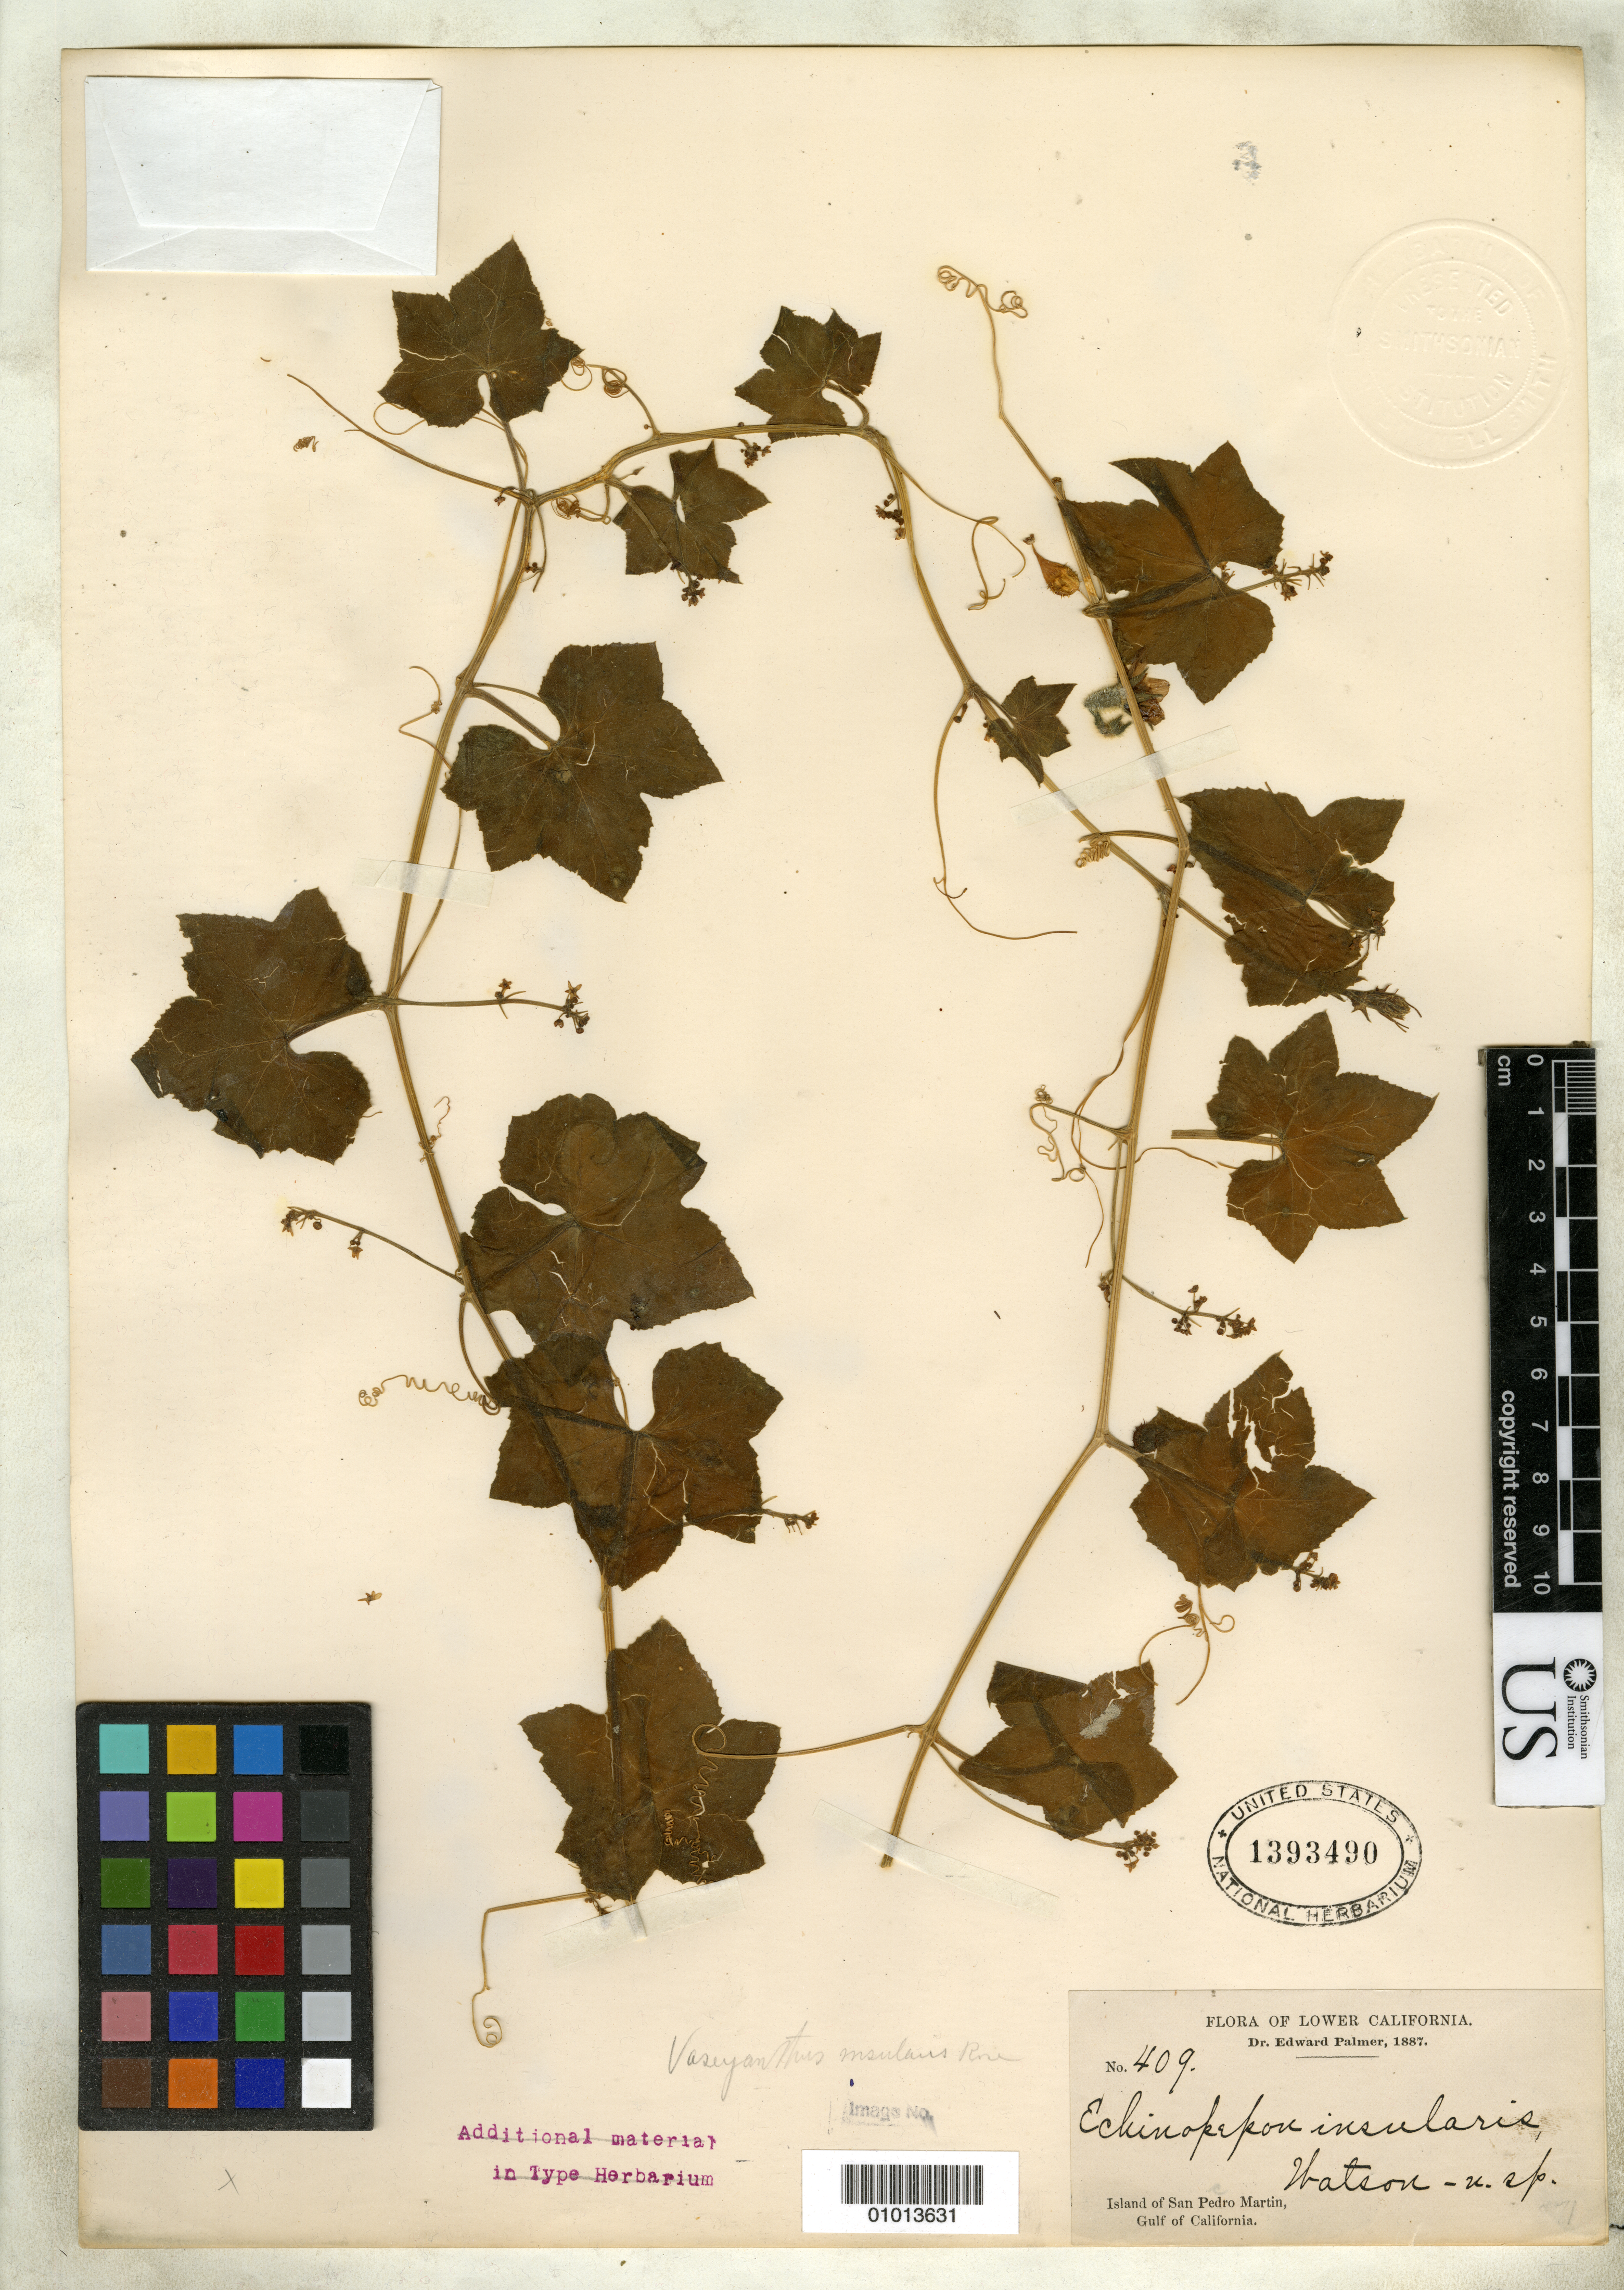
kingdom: Plantae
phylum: Tracheophyta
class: Magnoliopsida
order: Cucurbitales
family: Cucurbitaceae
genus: Echinopepon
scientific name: Echinopepon insularis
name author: S. Watson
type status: Type Collection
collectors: E. Palmer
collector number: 409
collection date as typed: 1887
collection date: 1887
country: Mexico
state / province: Baja California Norte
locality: San Pedro Martin Island, Gulf of California.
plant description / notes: Specimen ex John Donnell Smith Herbarium.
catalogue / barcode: US 1393490